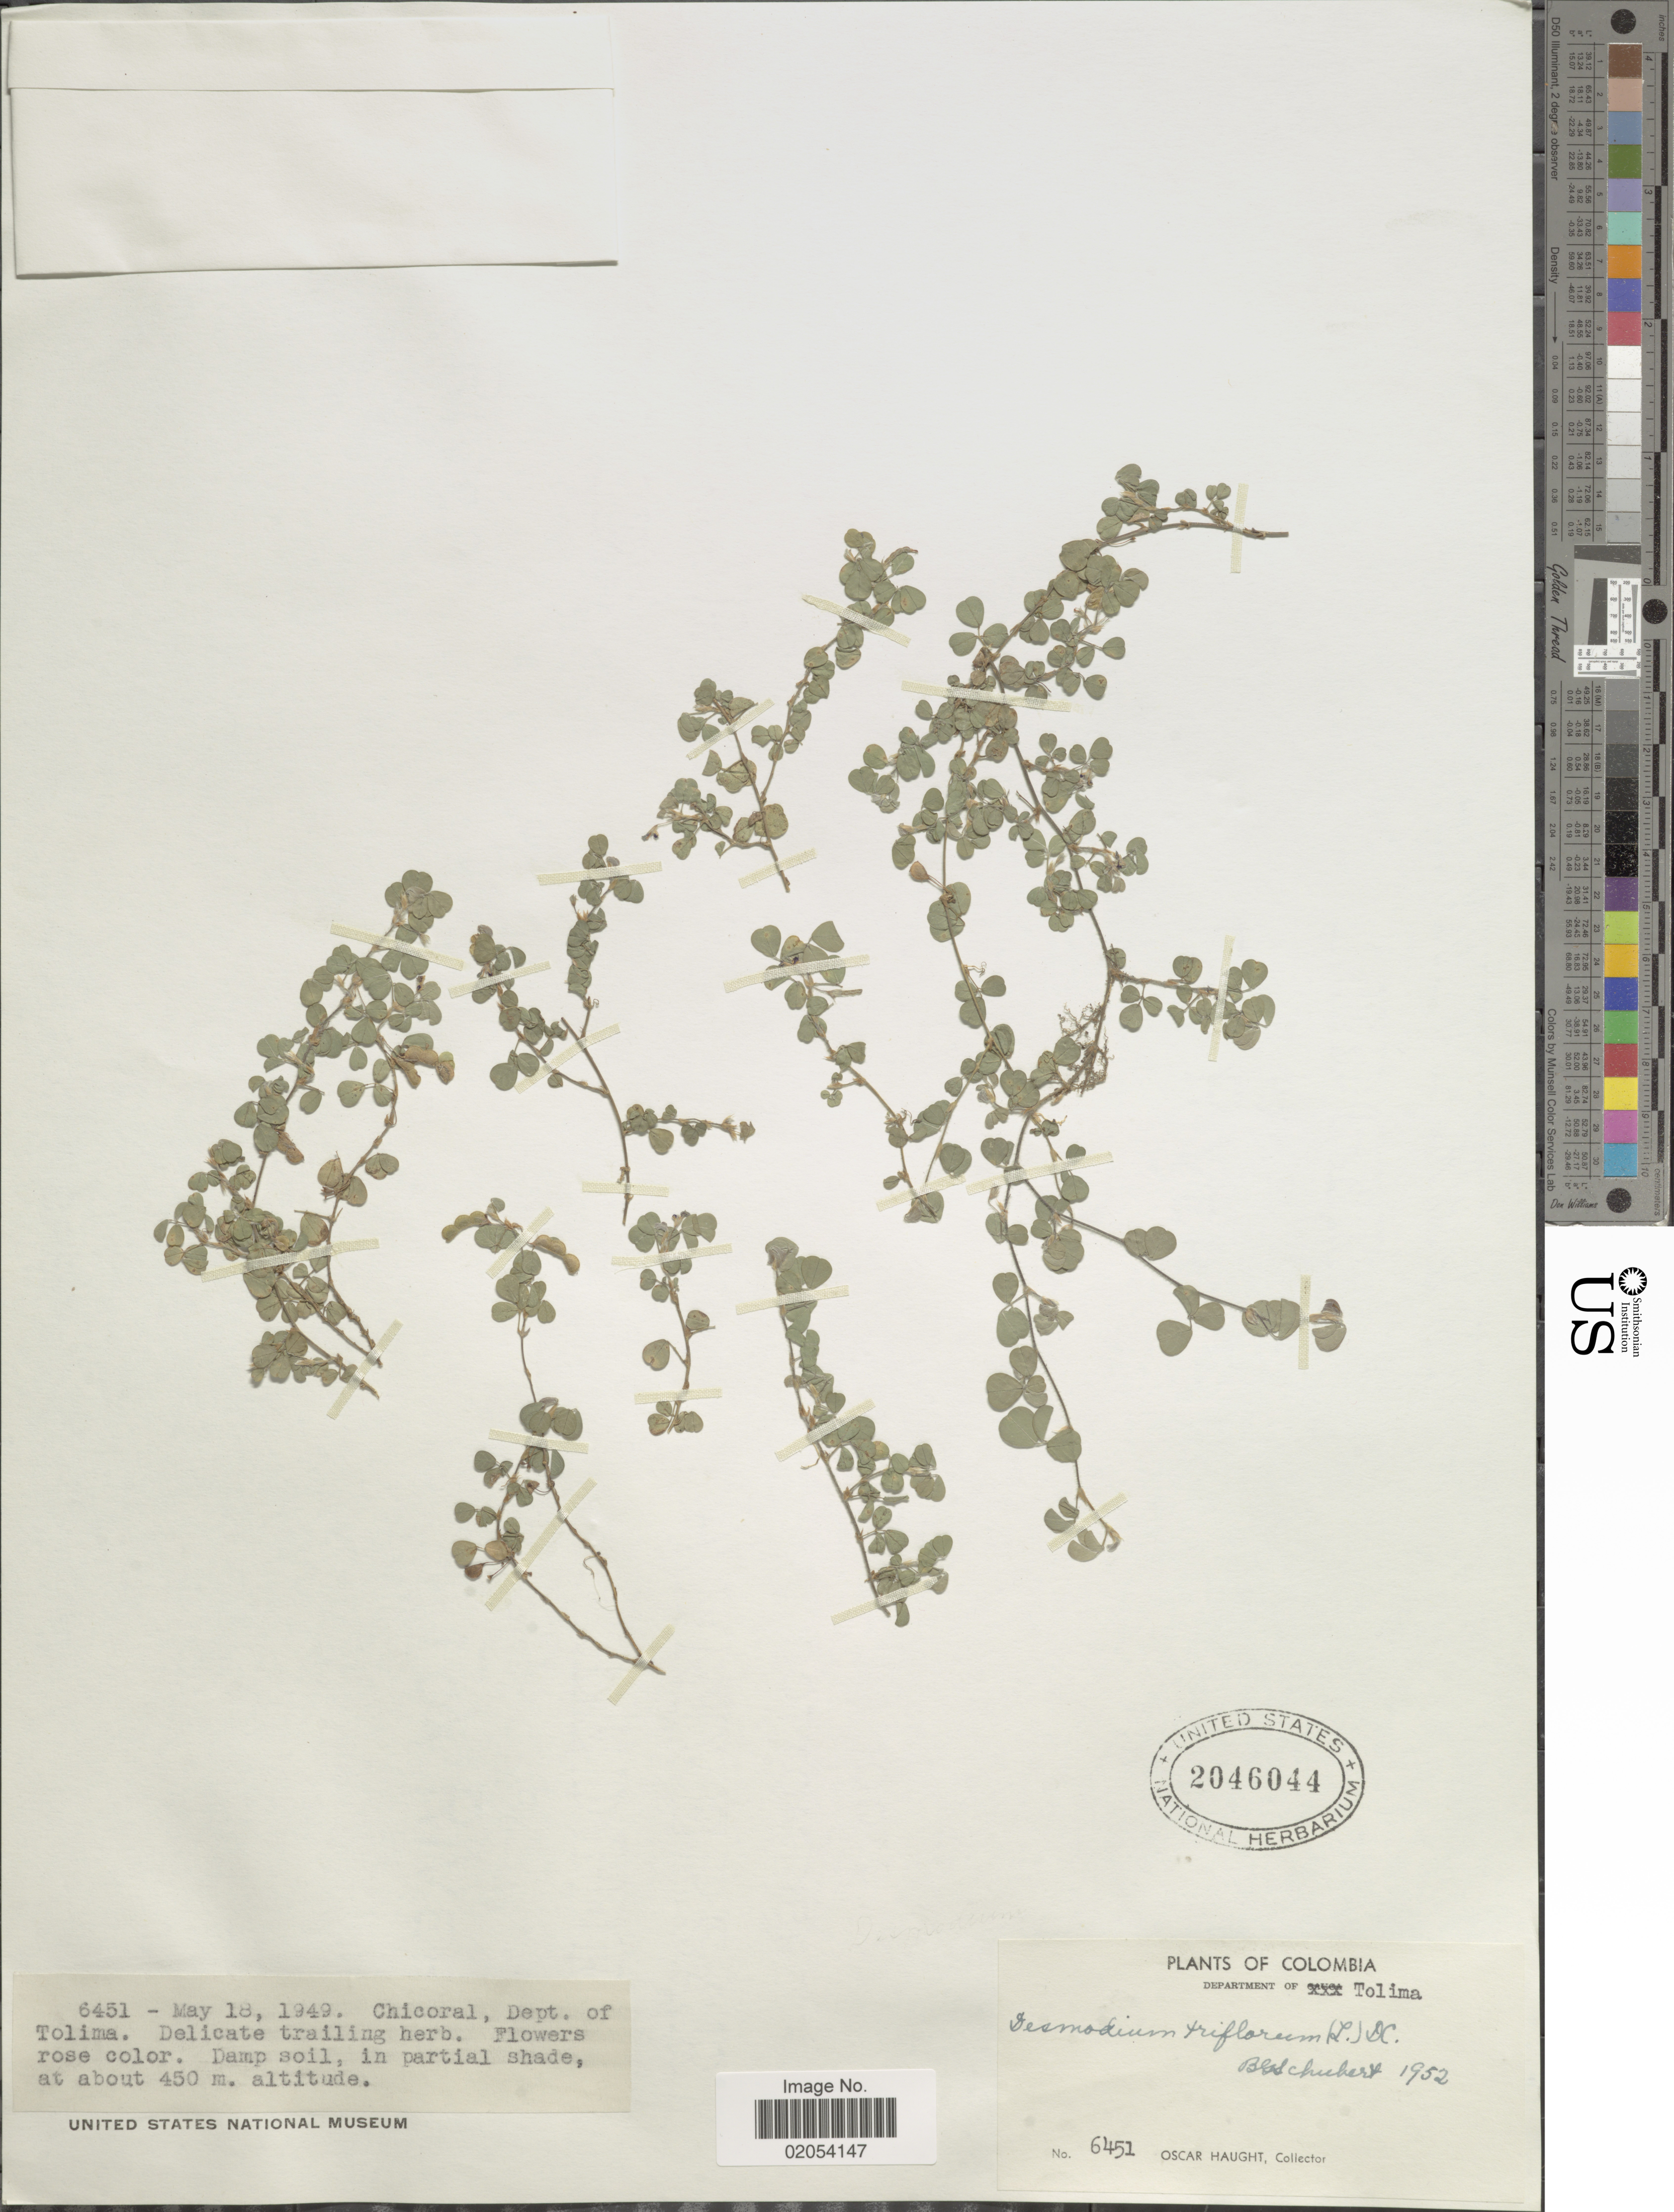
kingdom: Plantae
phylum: Tracheophyta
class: Magnoliopsida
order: Fabales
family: Fabaceae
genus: Grona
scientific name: Grona triflora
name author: (L.) H. Ohashi & K. Ohashi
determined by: Strong, Mark T., (BOT), Smithsonian Institution - National Museum of Natural History (UNITED STATES)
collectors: O. L. Haught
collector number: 6451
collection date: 1949-05-18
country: Colombia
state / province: Tolima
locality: Chicoral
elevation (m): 450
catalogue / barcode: US 2046044